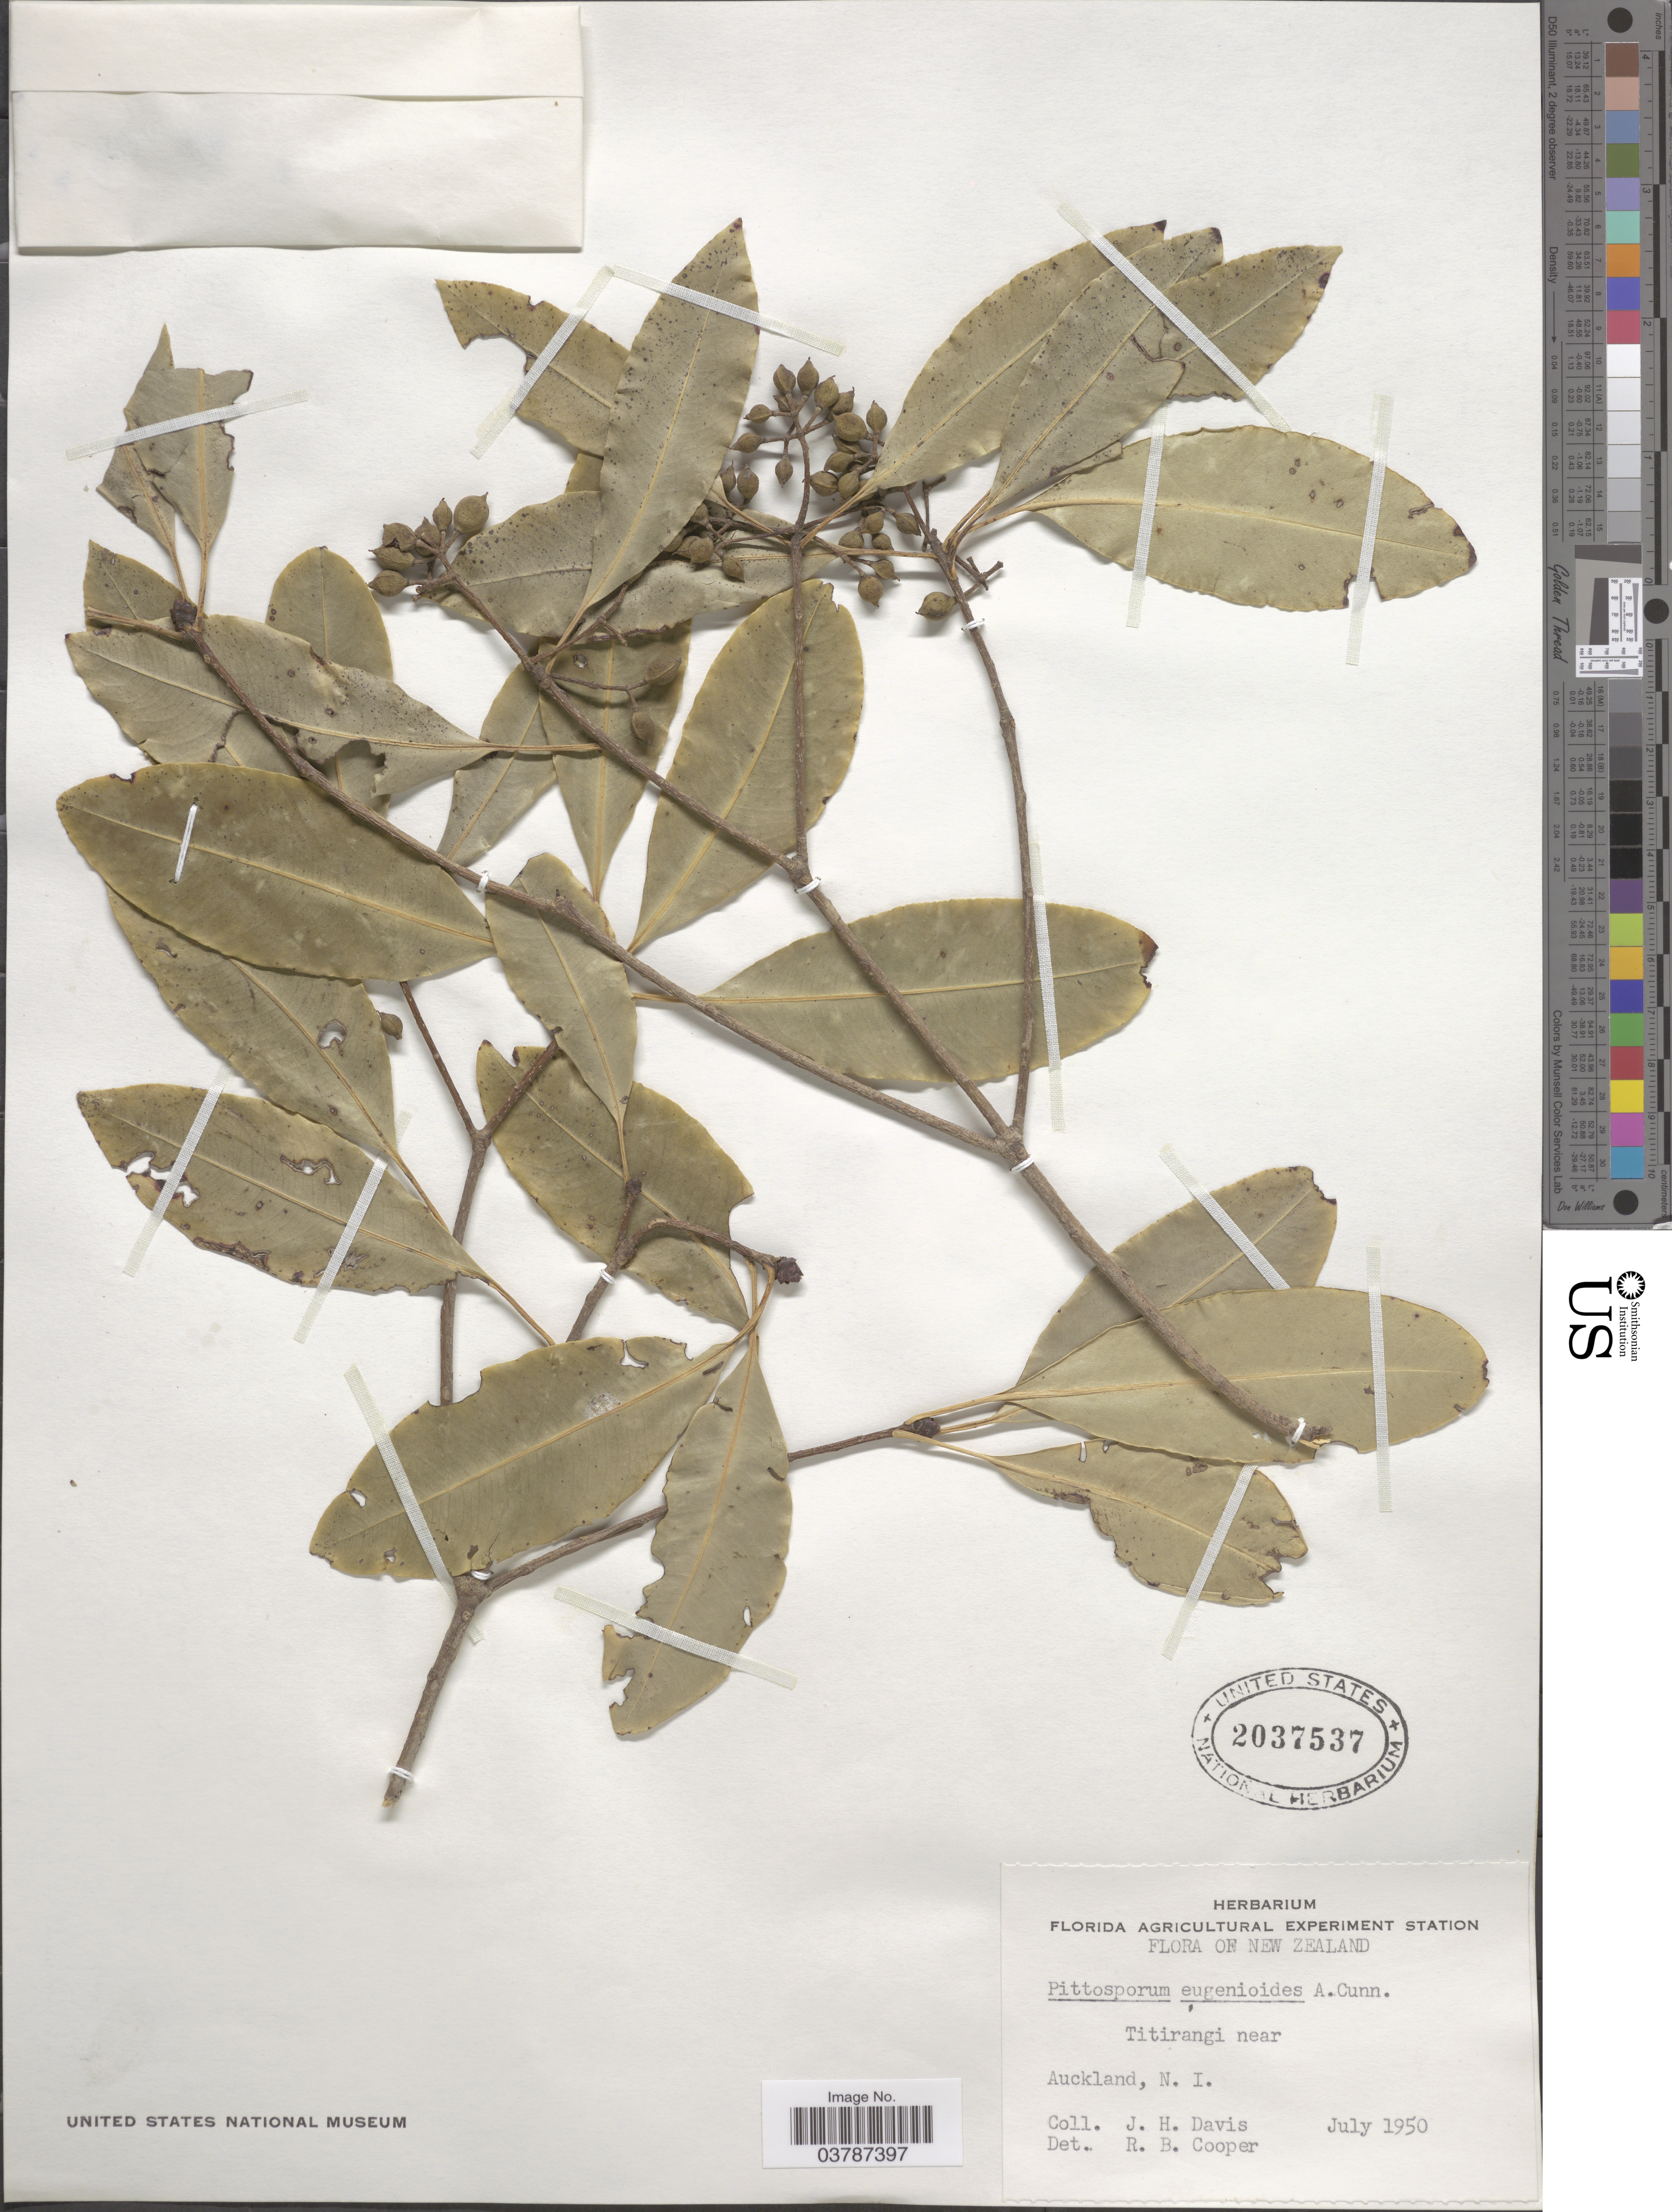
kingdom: Plantae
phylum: Tracheophyta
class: Magnoliopsida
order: Apiales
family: Pittosporaceae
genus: Pittosporum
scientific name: Pittosporum eugenioides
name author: A. Cunn.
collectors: J. Davis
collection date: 1950-07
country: New Zealand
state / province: Auckland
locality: Titirangi near Auckland, N. I.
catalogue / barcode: US 2037537